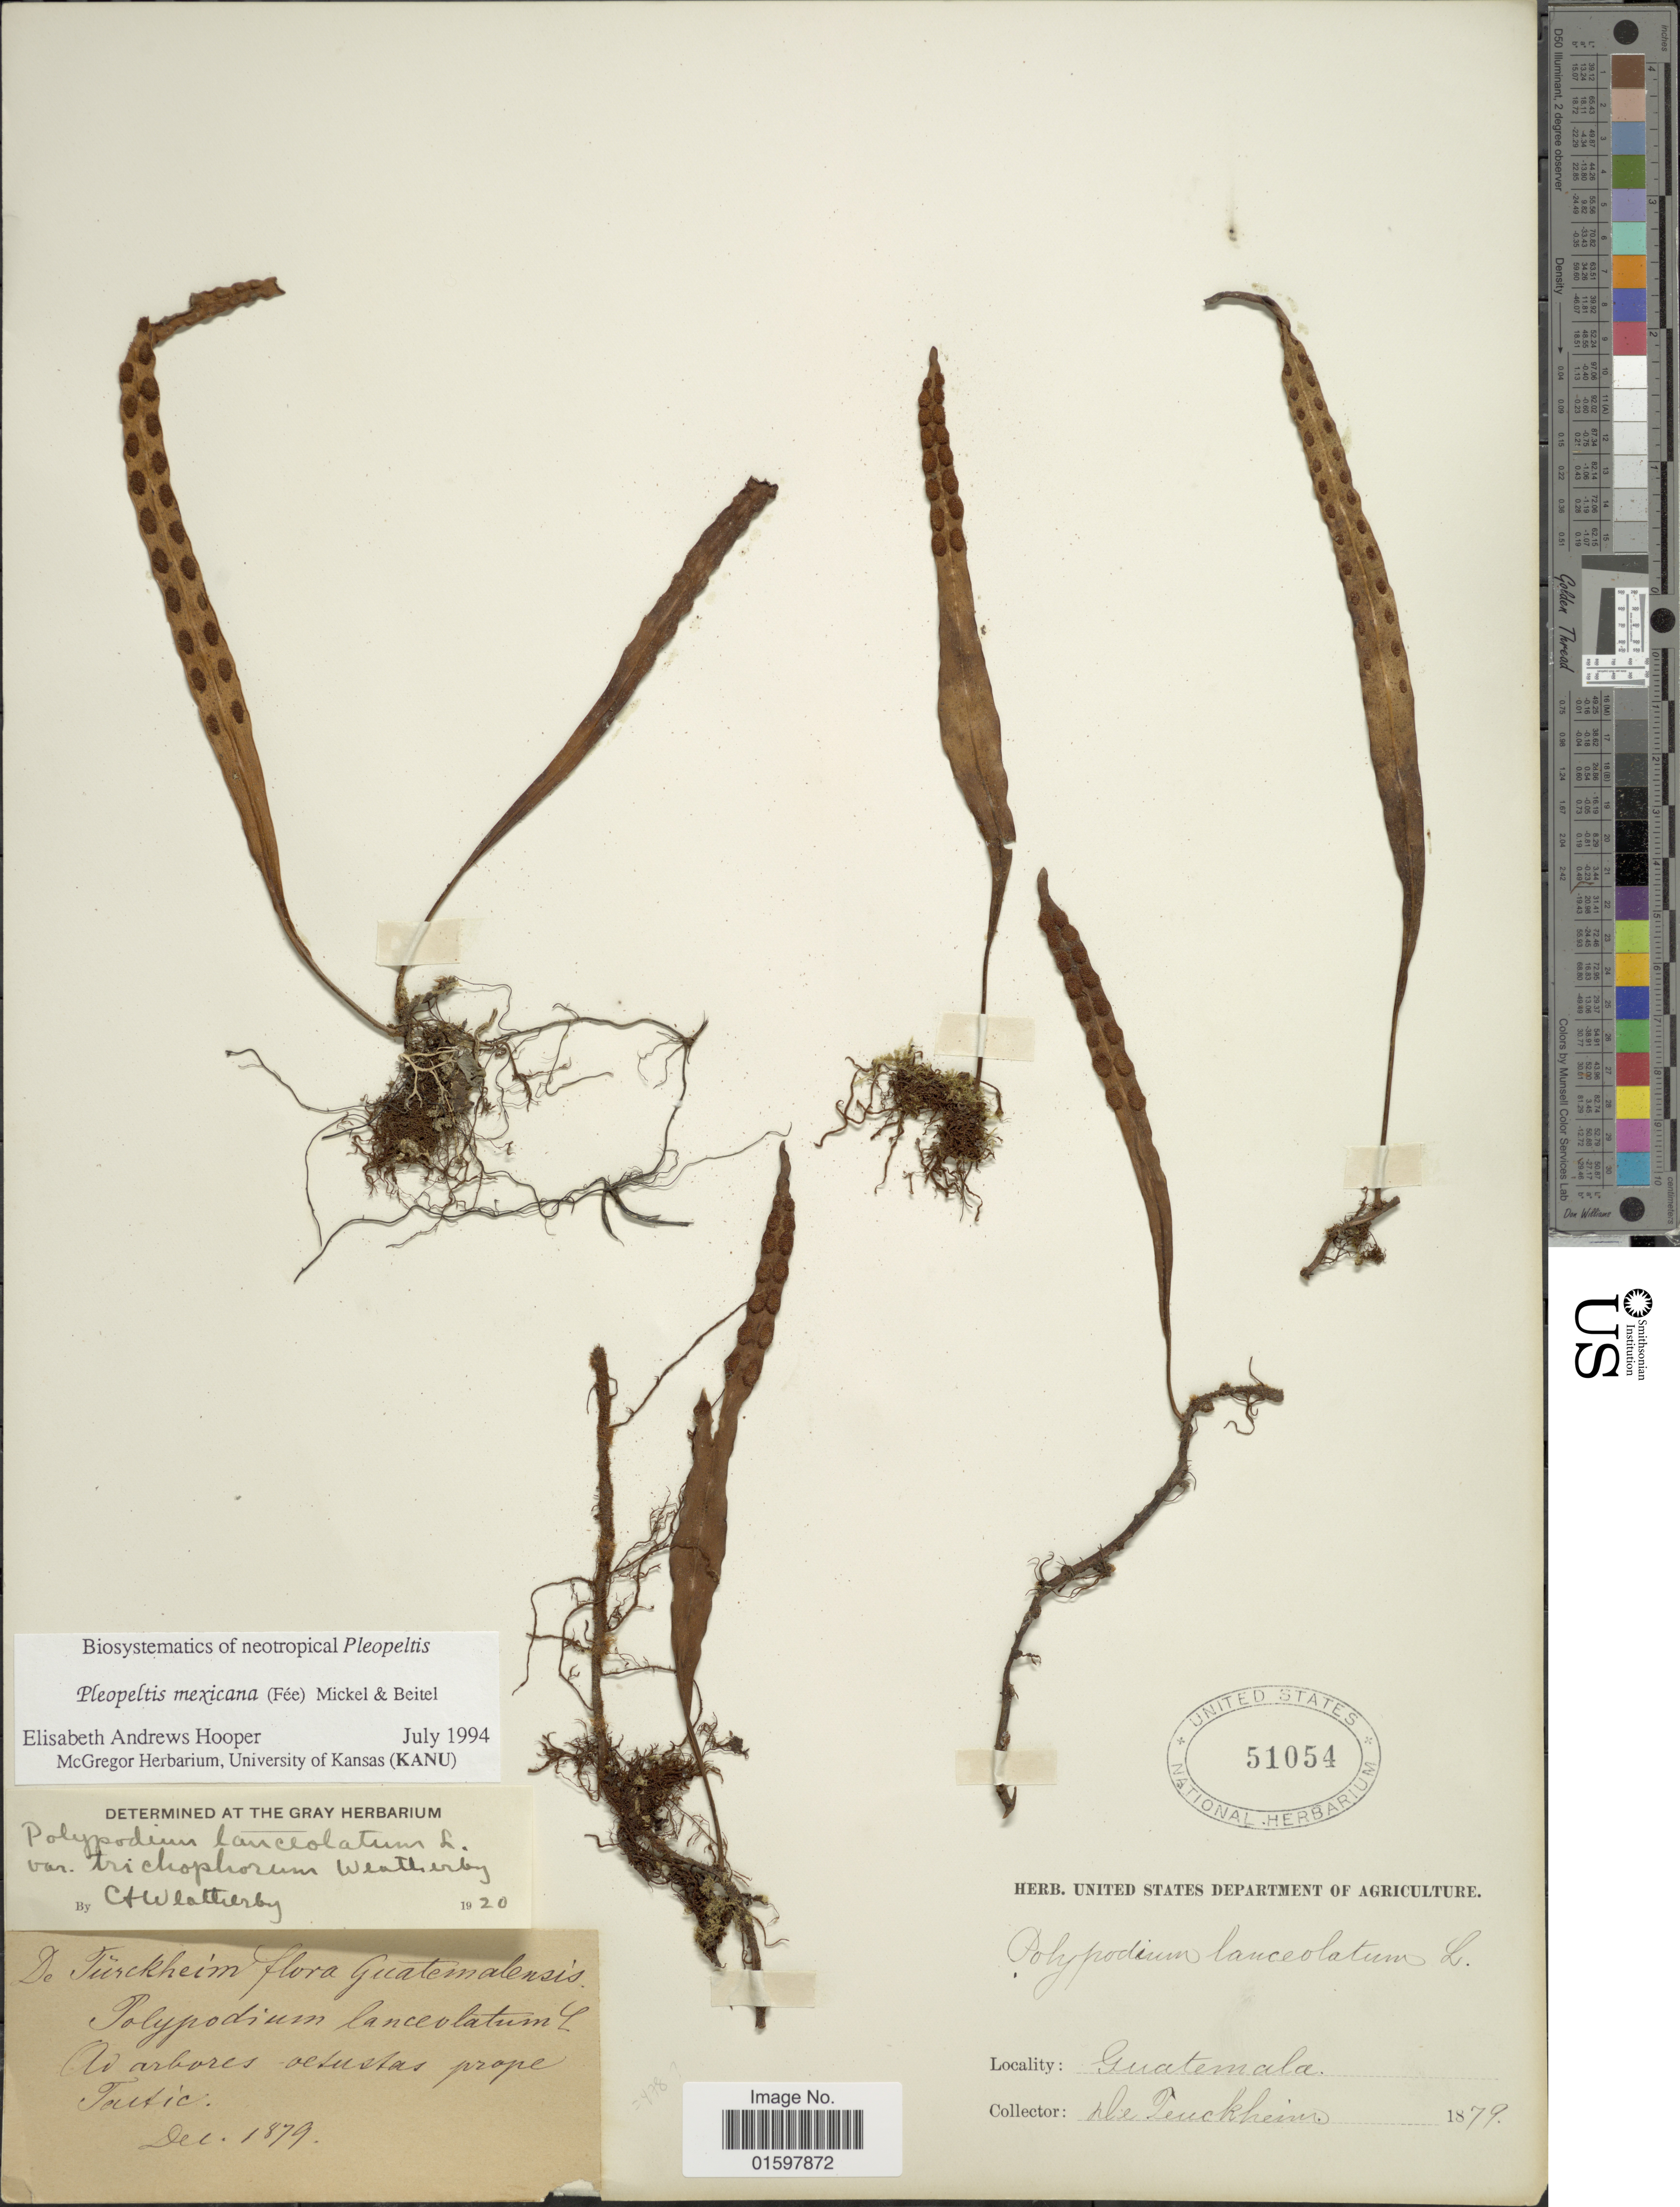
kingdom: Plantae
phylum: Tracheophyta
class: Polypodiopsida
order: Polypodiales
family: Polypodiaceae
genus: Pleopeltis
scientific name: Pleopeltis mexicana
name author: (Fée) Mickel & Beitel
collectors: -. De Türckheim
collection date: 1879-12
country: Guatemala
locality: prope Tactic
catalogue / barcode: US 51054